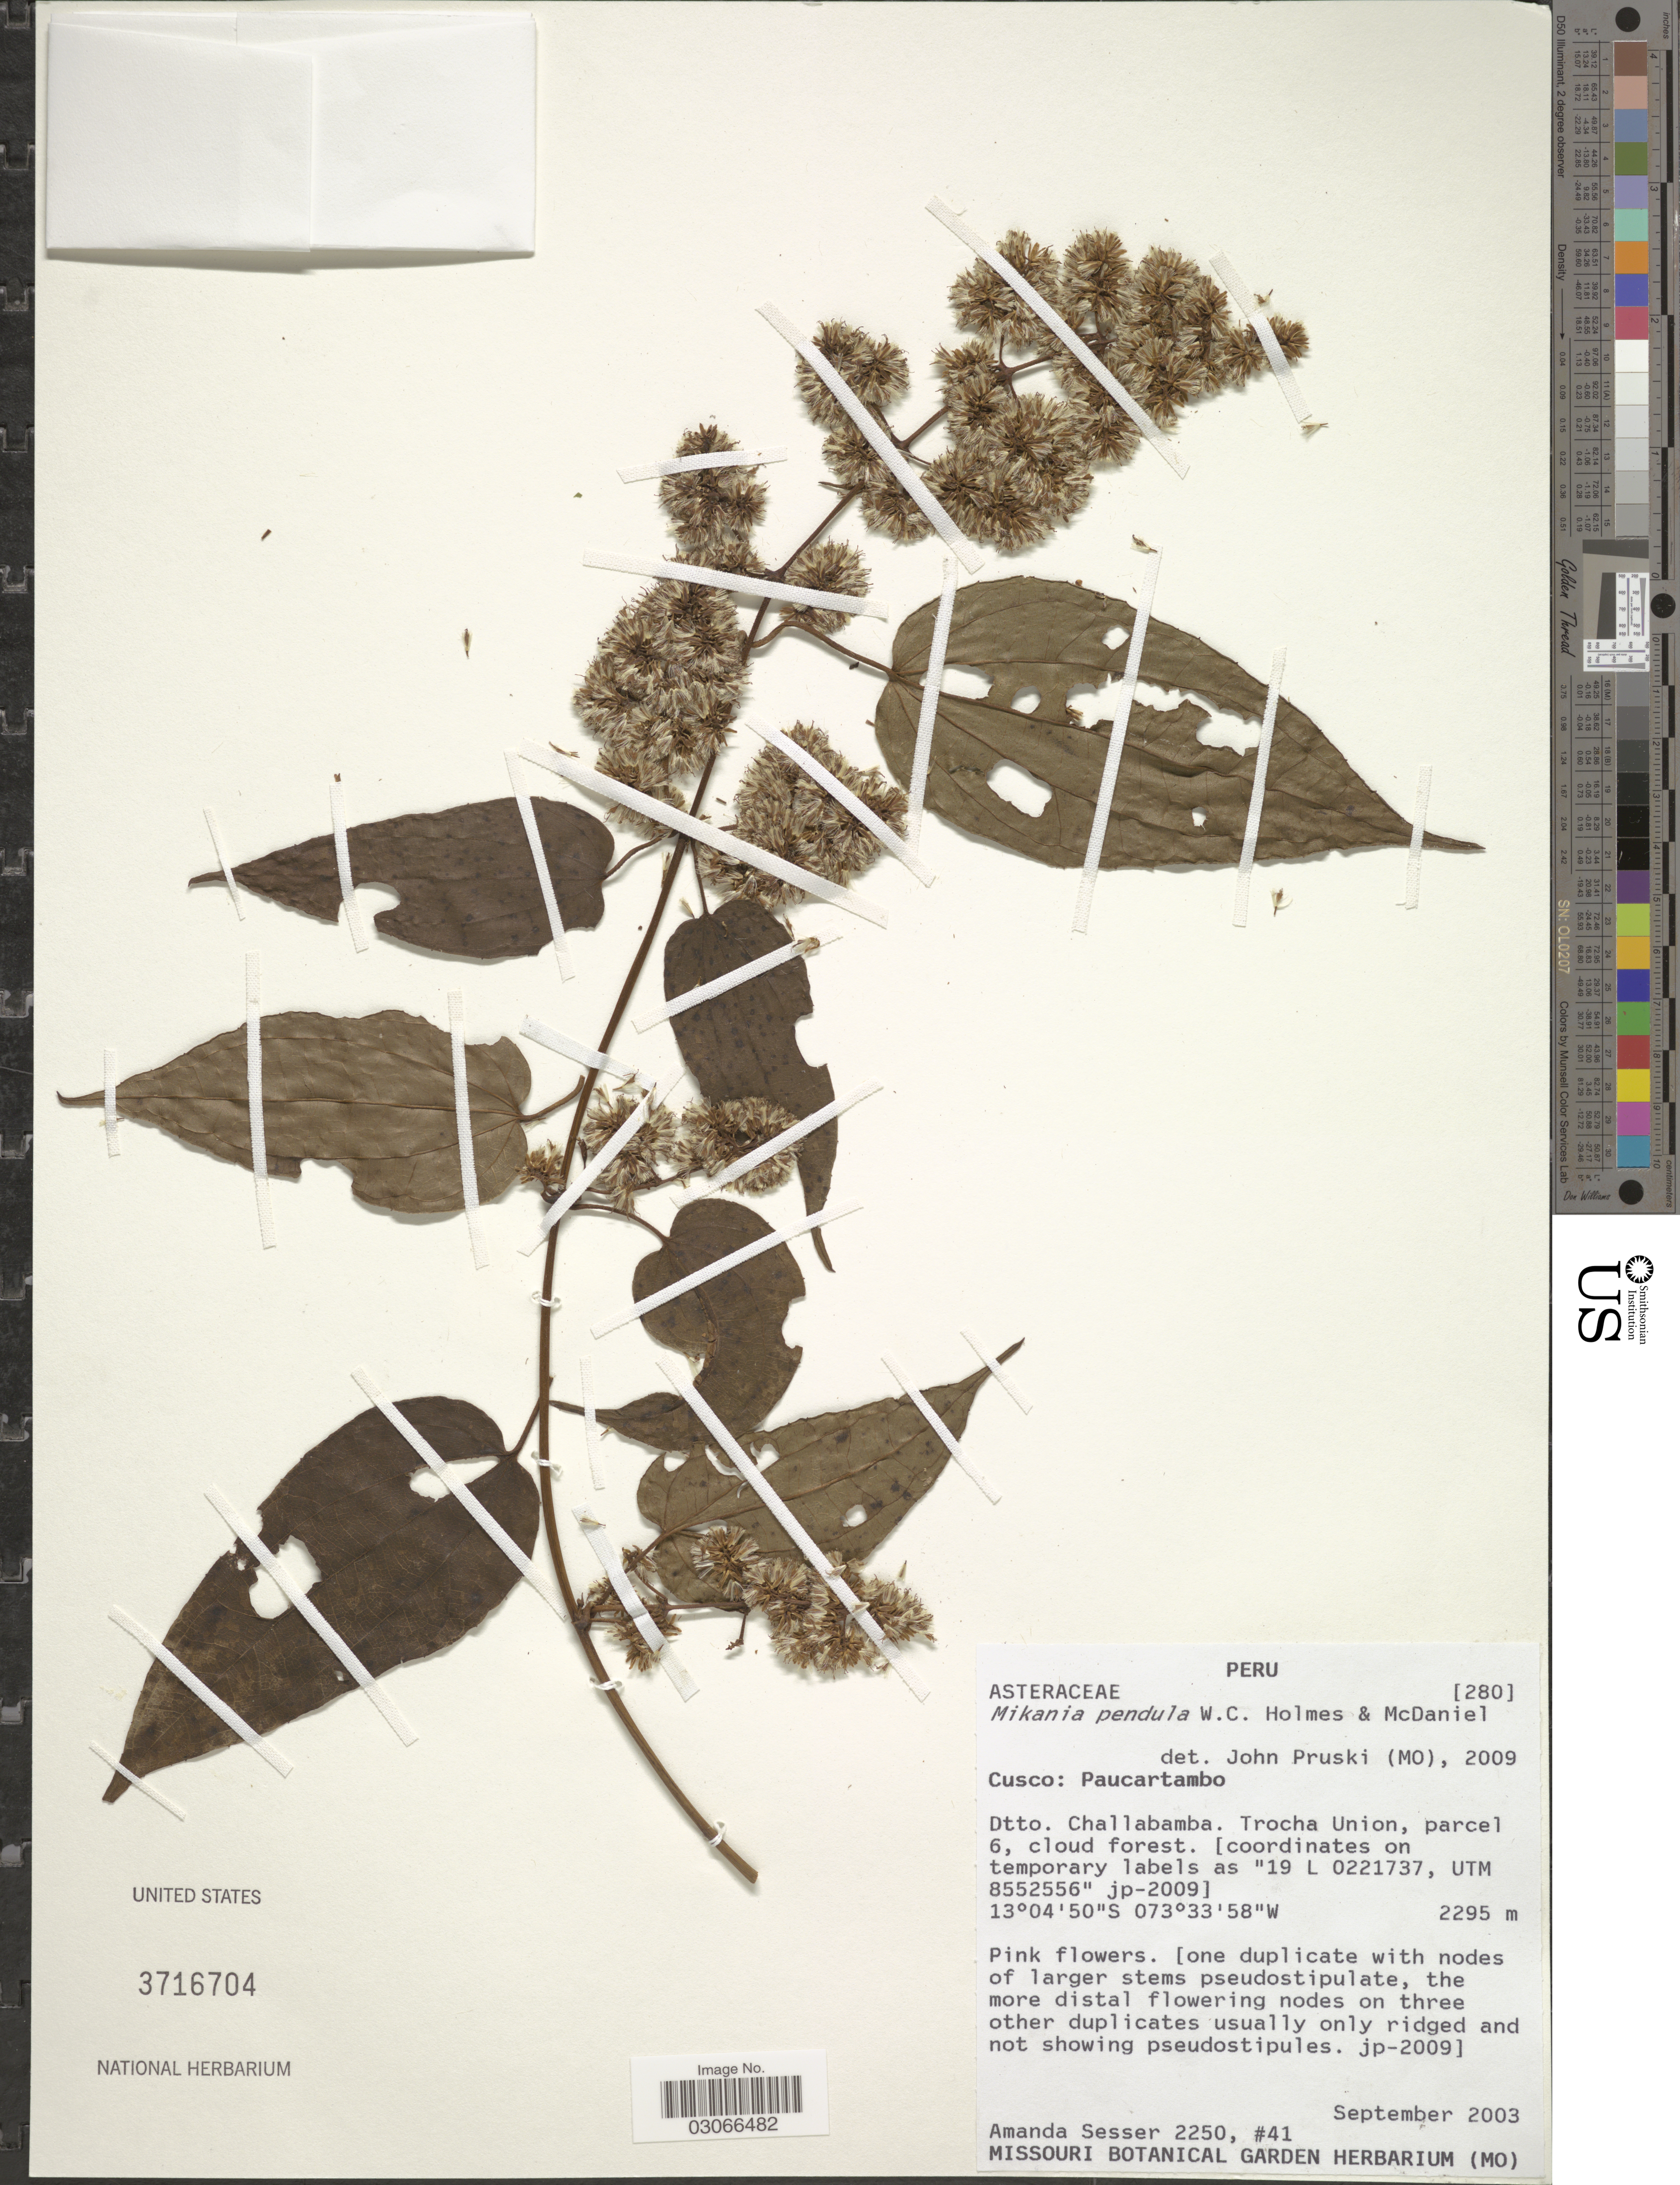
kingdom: Plantae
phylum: Tracheophyta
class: Magnoliopsida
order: Asterales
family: Asteraceae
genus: Mikania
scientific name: Mikania pendula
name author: W.C. Holmes & McDaniel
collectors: A. Sesser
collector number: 2250/40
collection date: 2003-09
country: Peru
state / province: Cusco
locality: Paucartambo, Dtto. Challabamba, Trocha Union.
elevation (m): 2295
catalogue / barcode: US 3716704